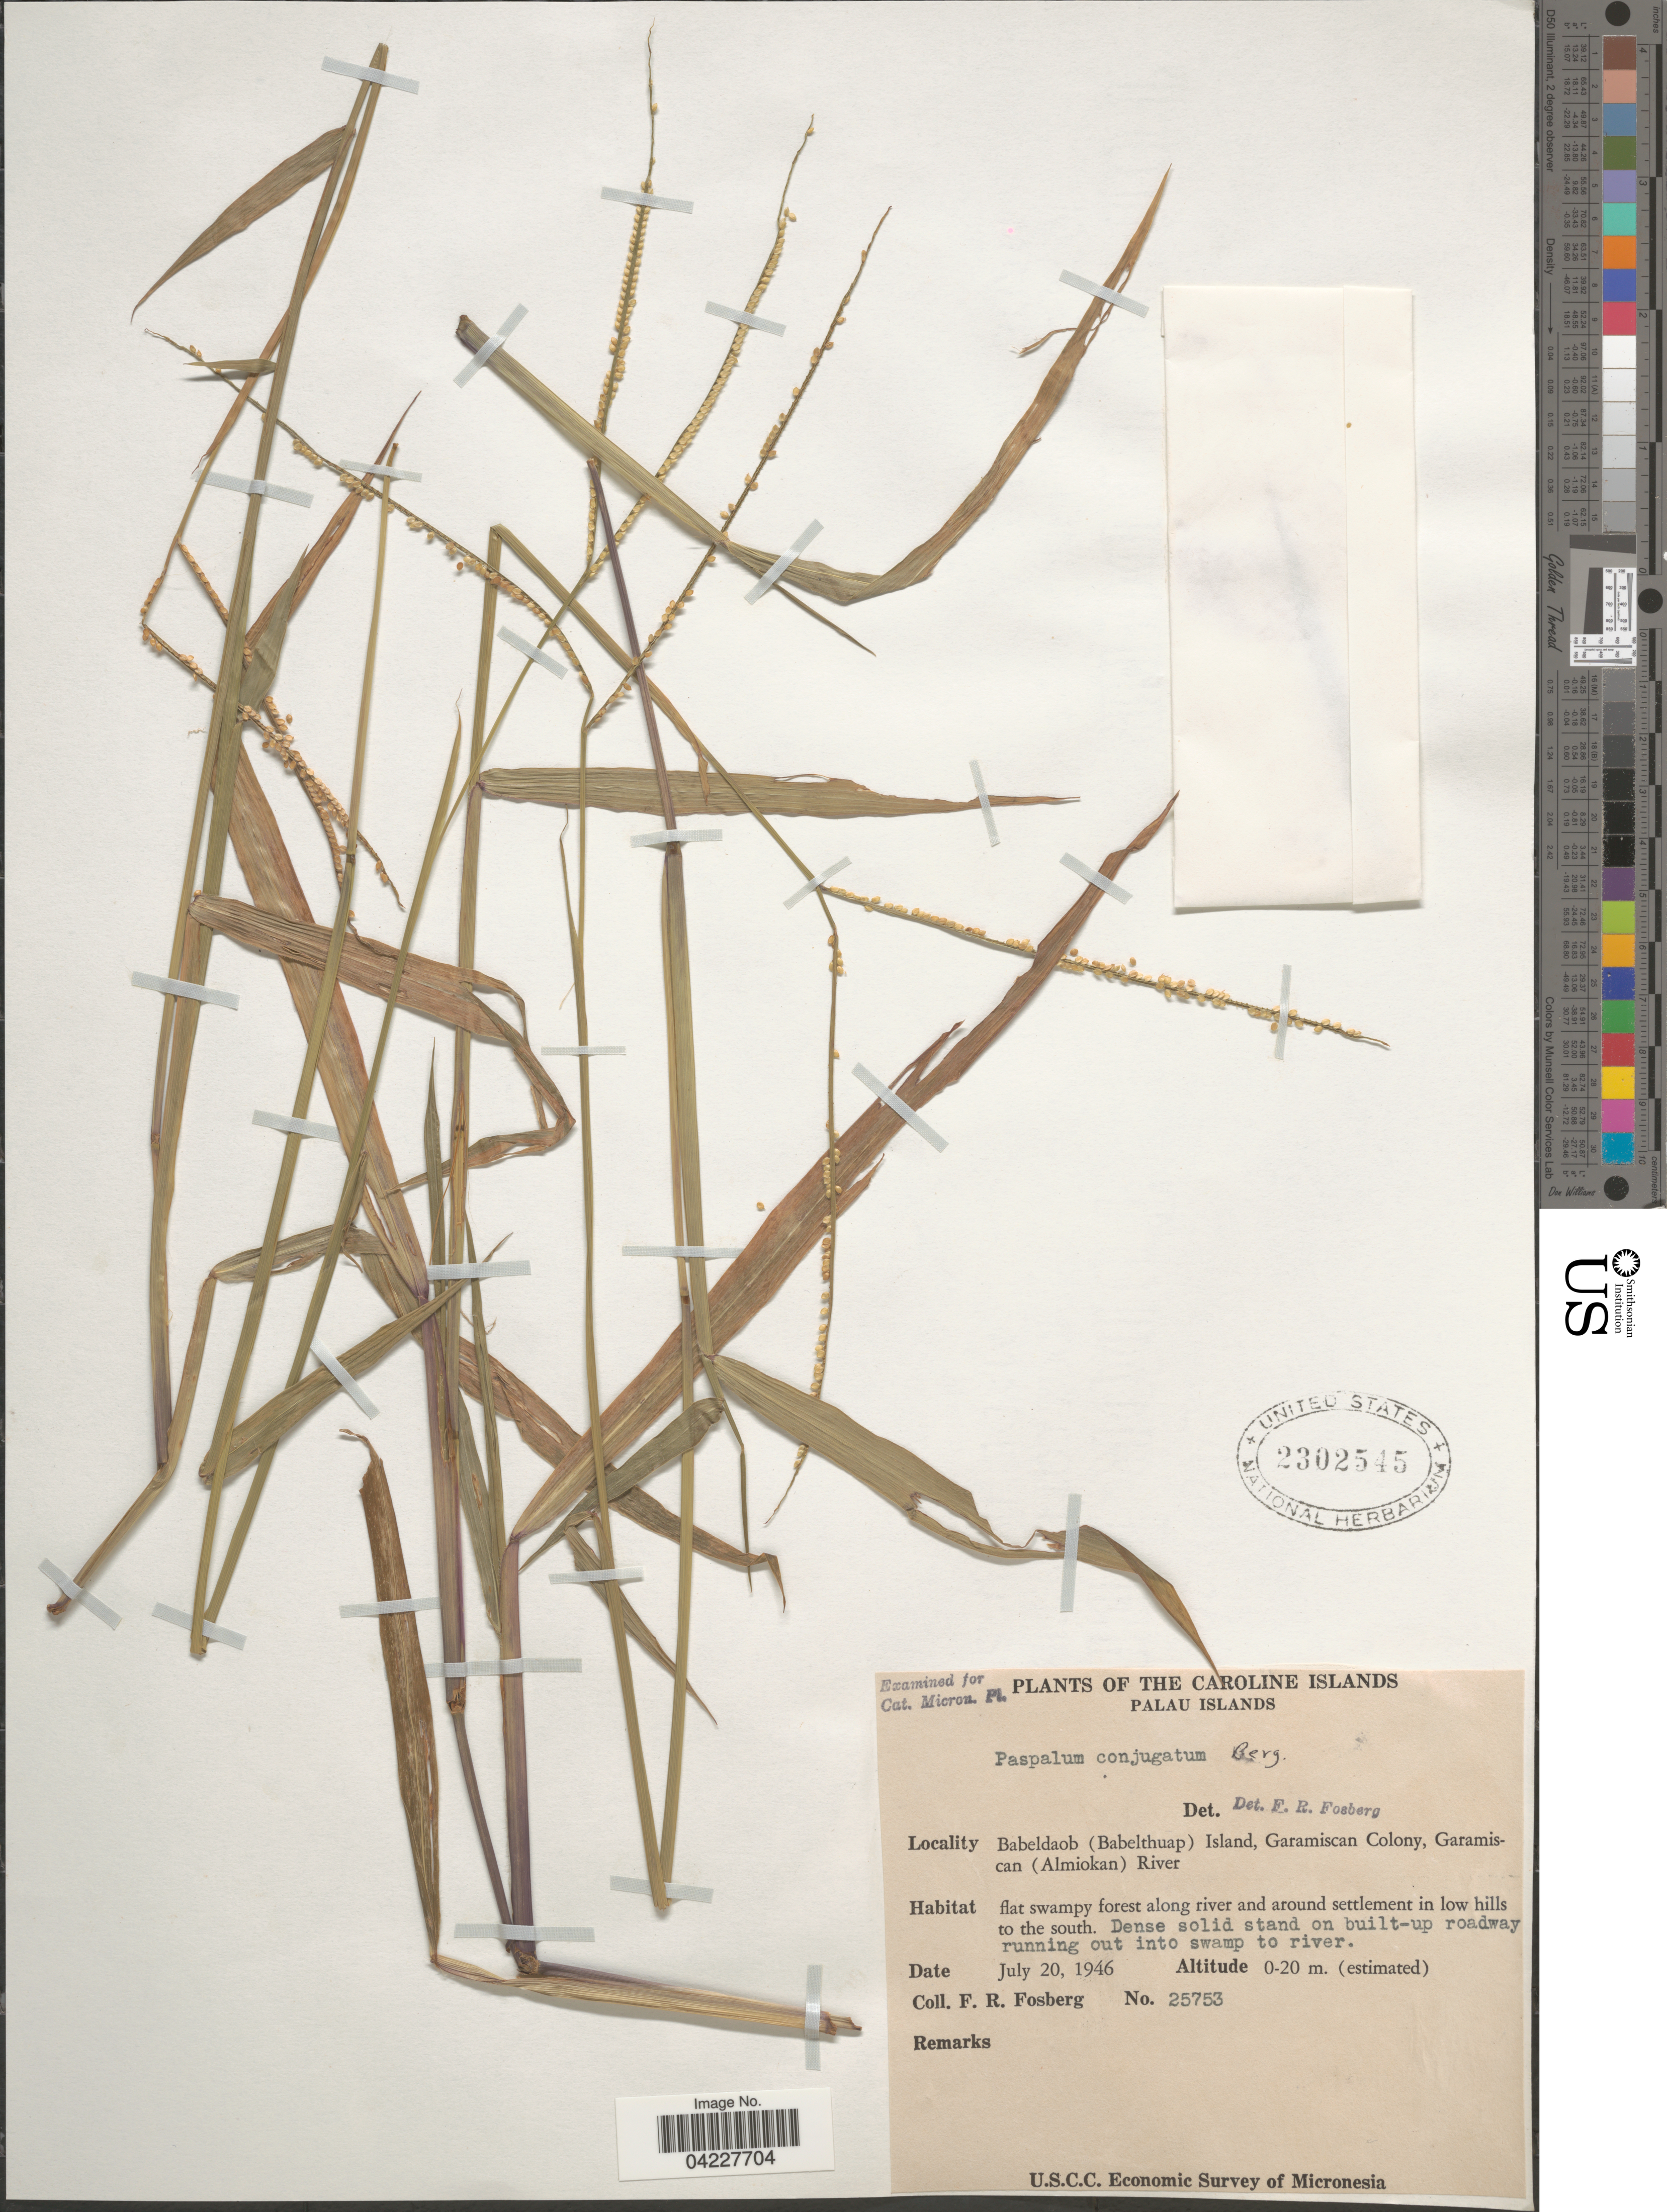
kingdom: Plantae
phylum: Tracheophyta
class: Liliopsida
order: Poales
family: Poaceae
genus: Paspalum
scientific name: Paspalum conjugatum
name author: P.J. Bergius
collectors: F. R. Fosberg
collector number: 25753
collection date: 1946-07-20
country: Palau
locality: The Caroline Islands. Palau Islands. Babeldaob (Babelthuap) Island, Garamiscan Colony, Garamiscan (Almoikan) River. U.S.C.C. Economic Survey of Micronesia.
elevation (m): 0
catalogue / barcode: US 2302545